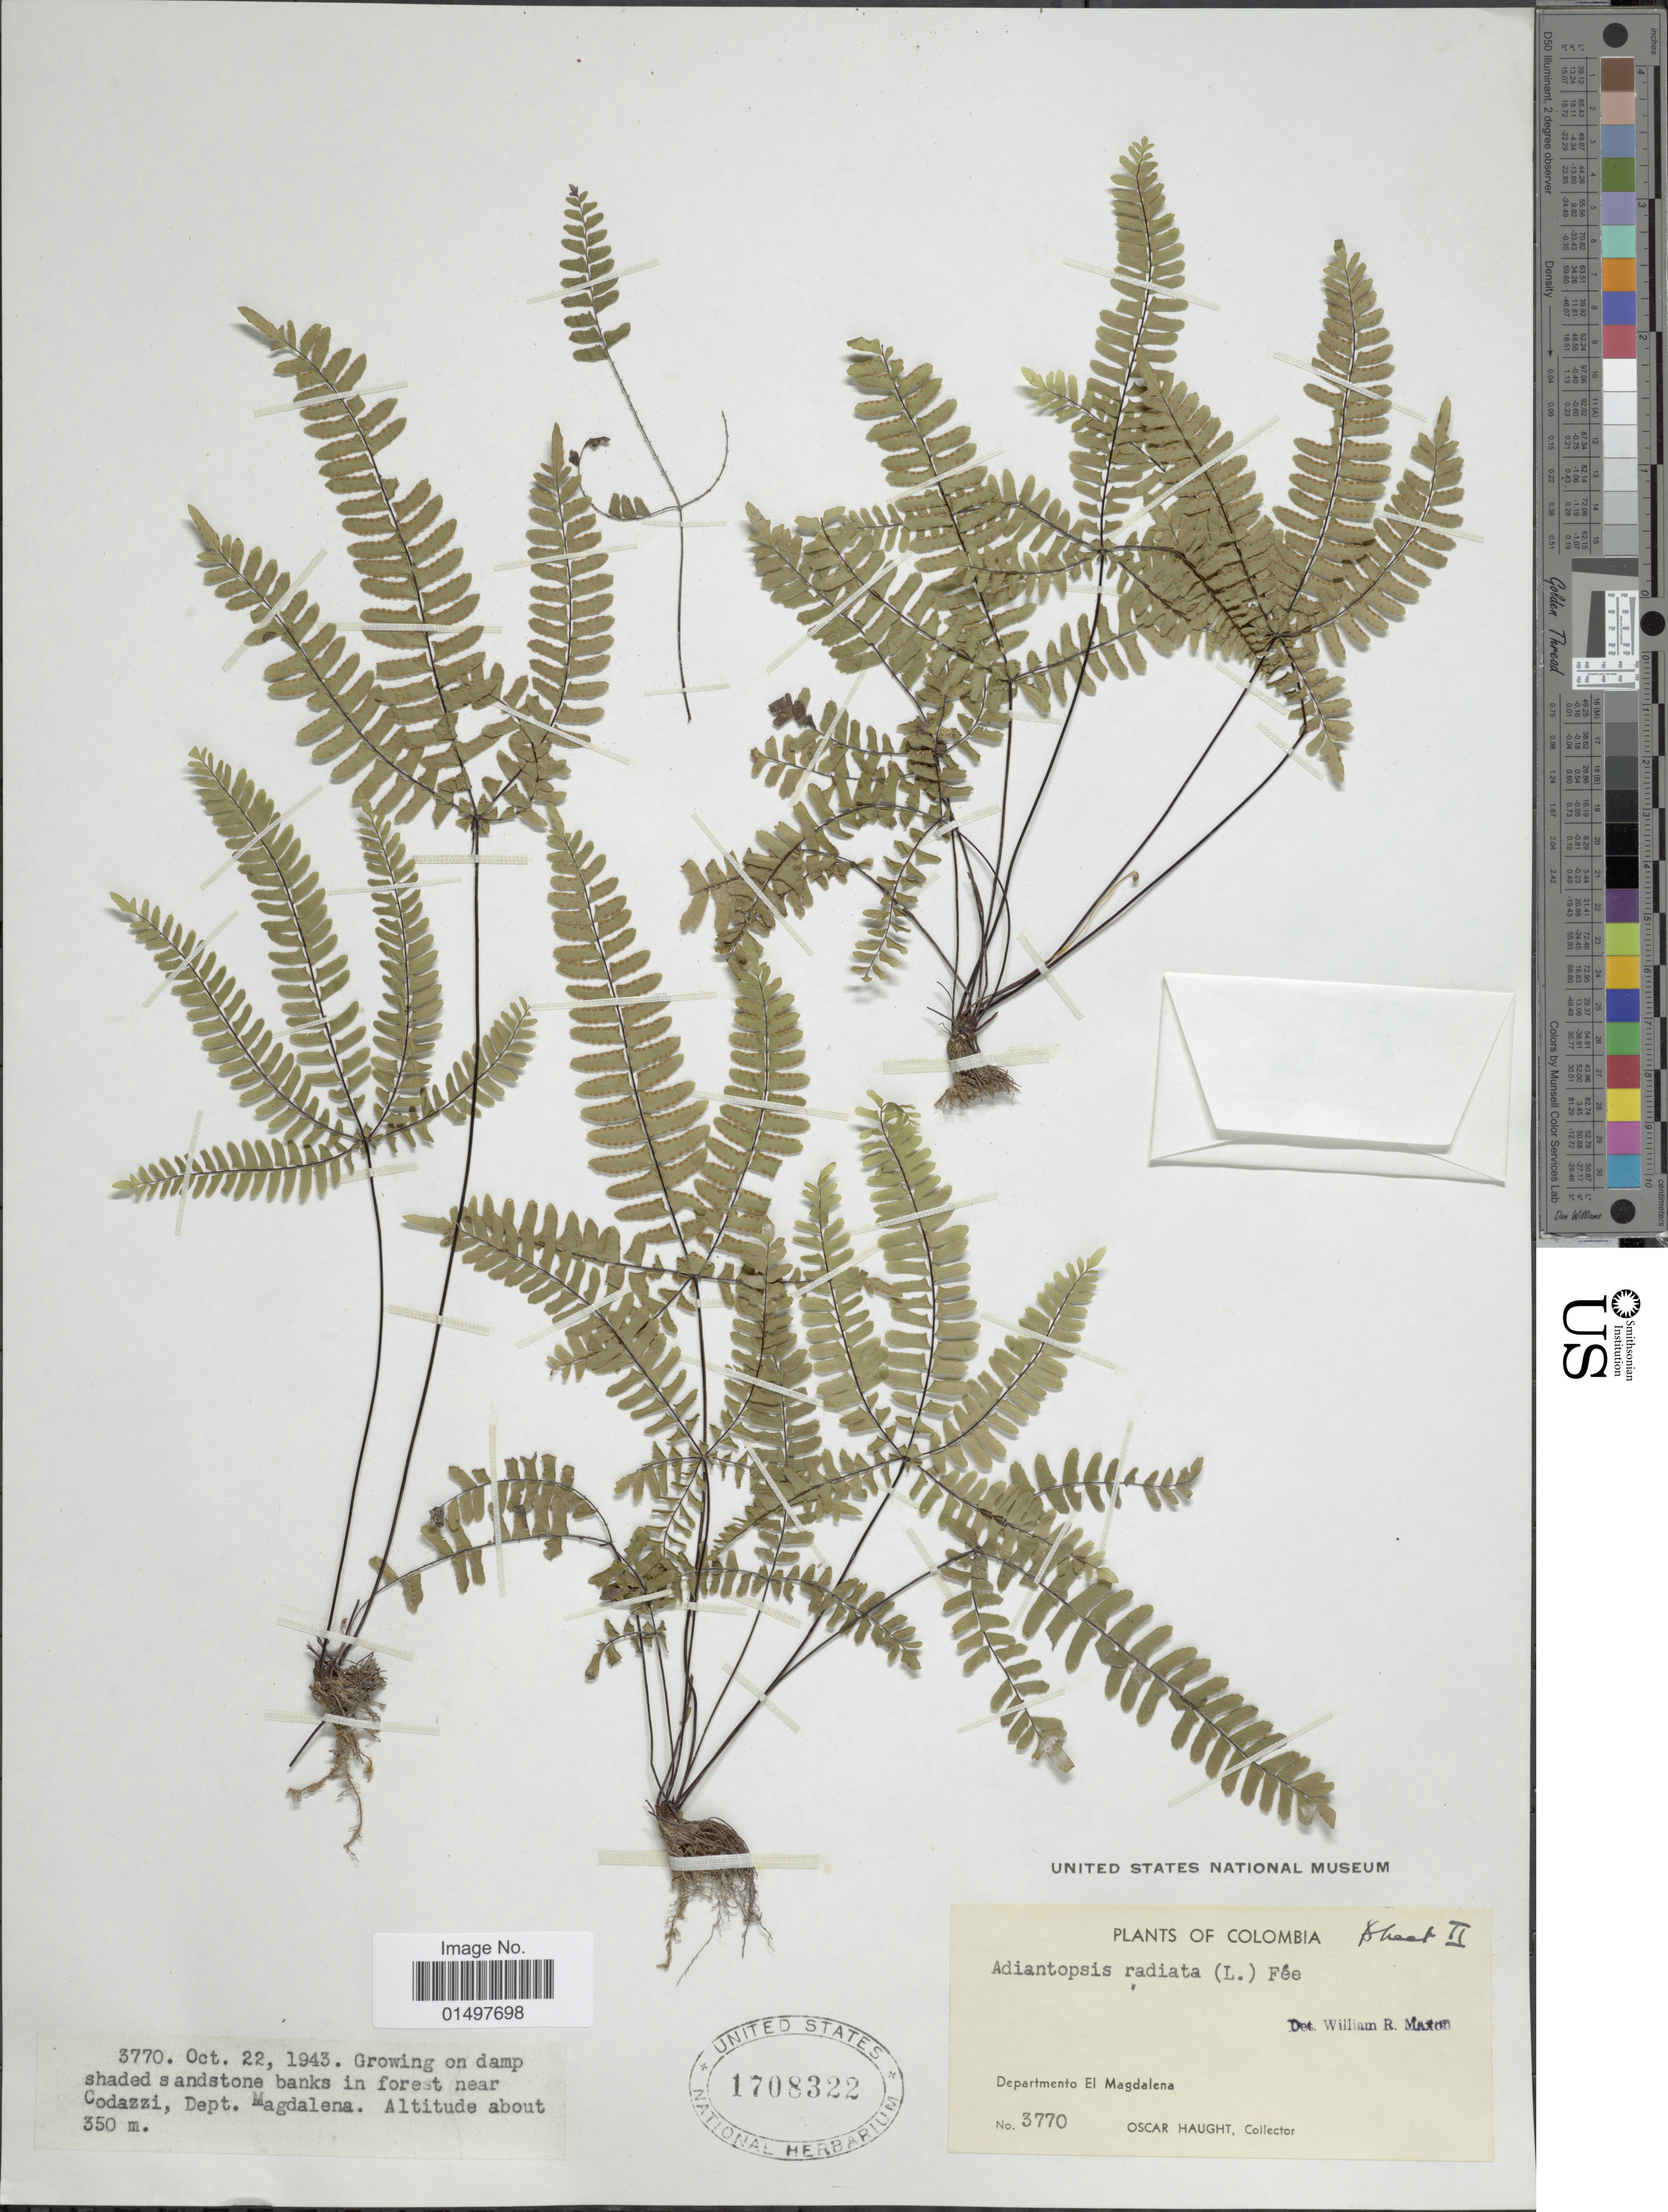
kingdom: Plantae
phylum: Tracheophyta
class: Polypodiopsida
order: Polypodiales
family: Pteridaceae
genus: Adiantopsis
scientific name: Adiantopsis radiata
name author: (L.) Fée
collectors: O. L. Haught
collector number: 3770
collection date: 1943-10-22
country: Colombia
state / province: Magdalena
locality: Near Codazzi, Dept. Magdalena.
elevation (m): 350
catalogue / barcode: US 1708322